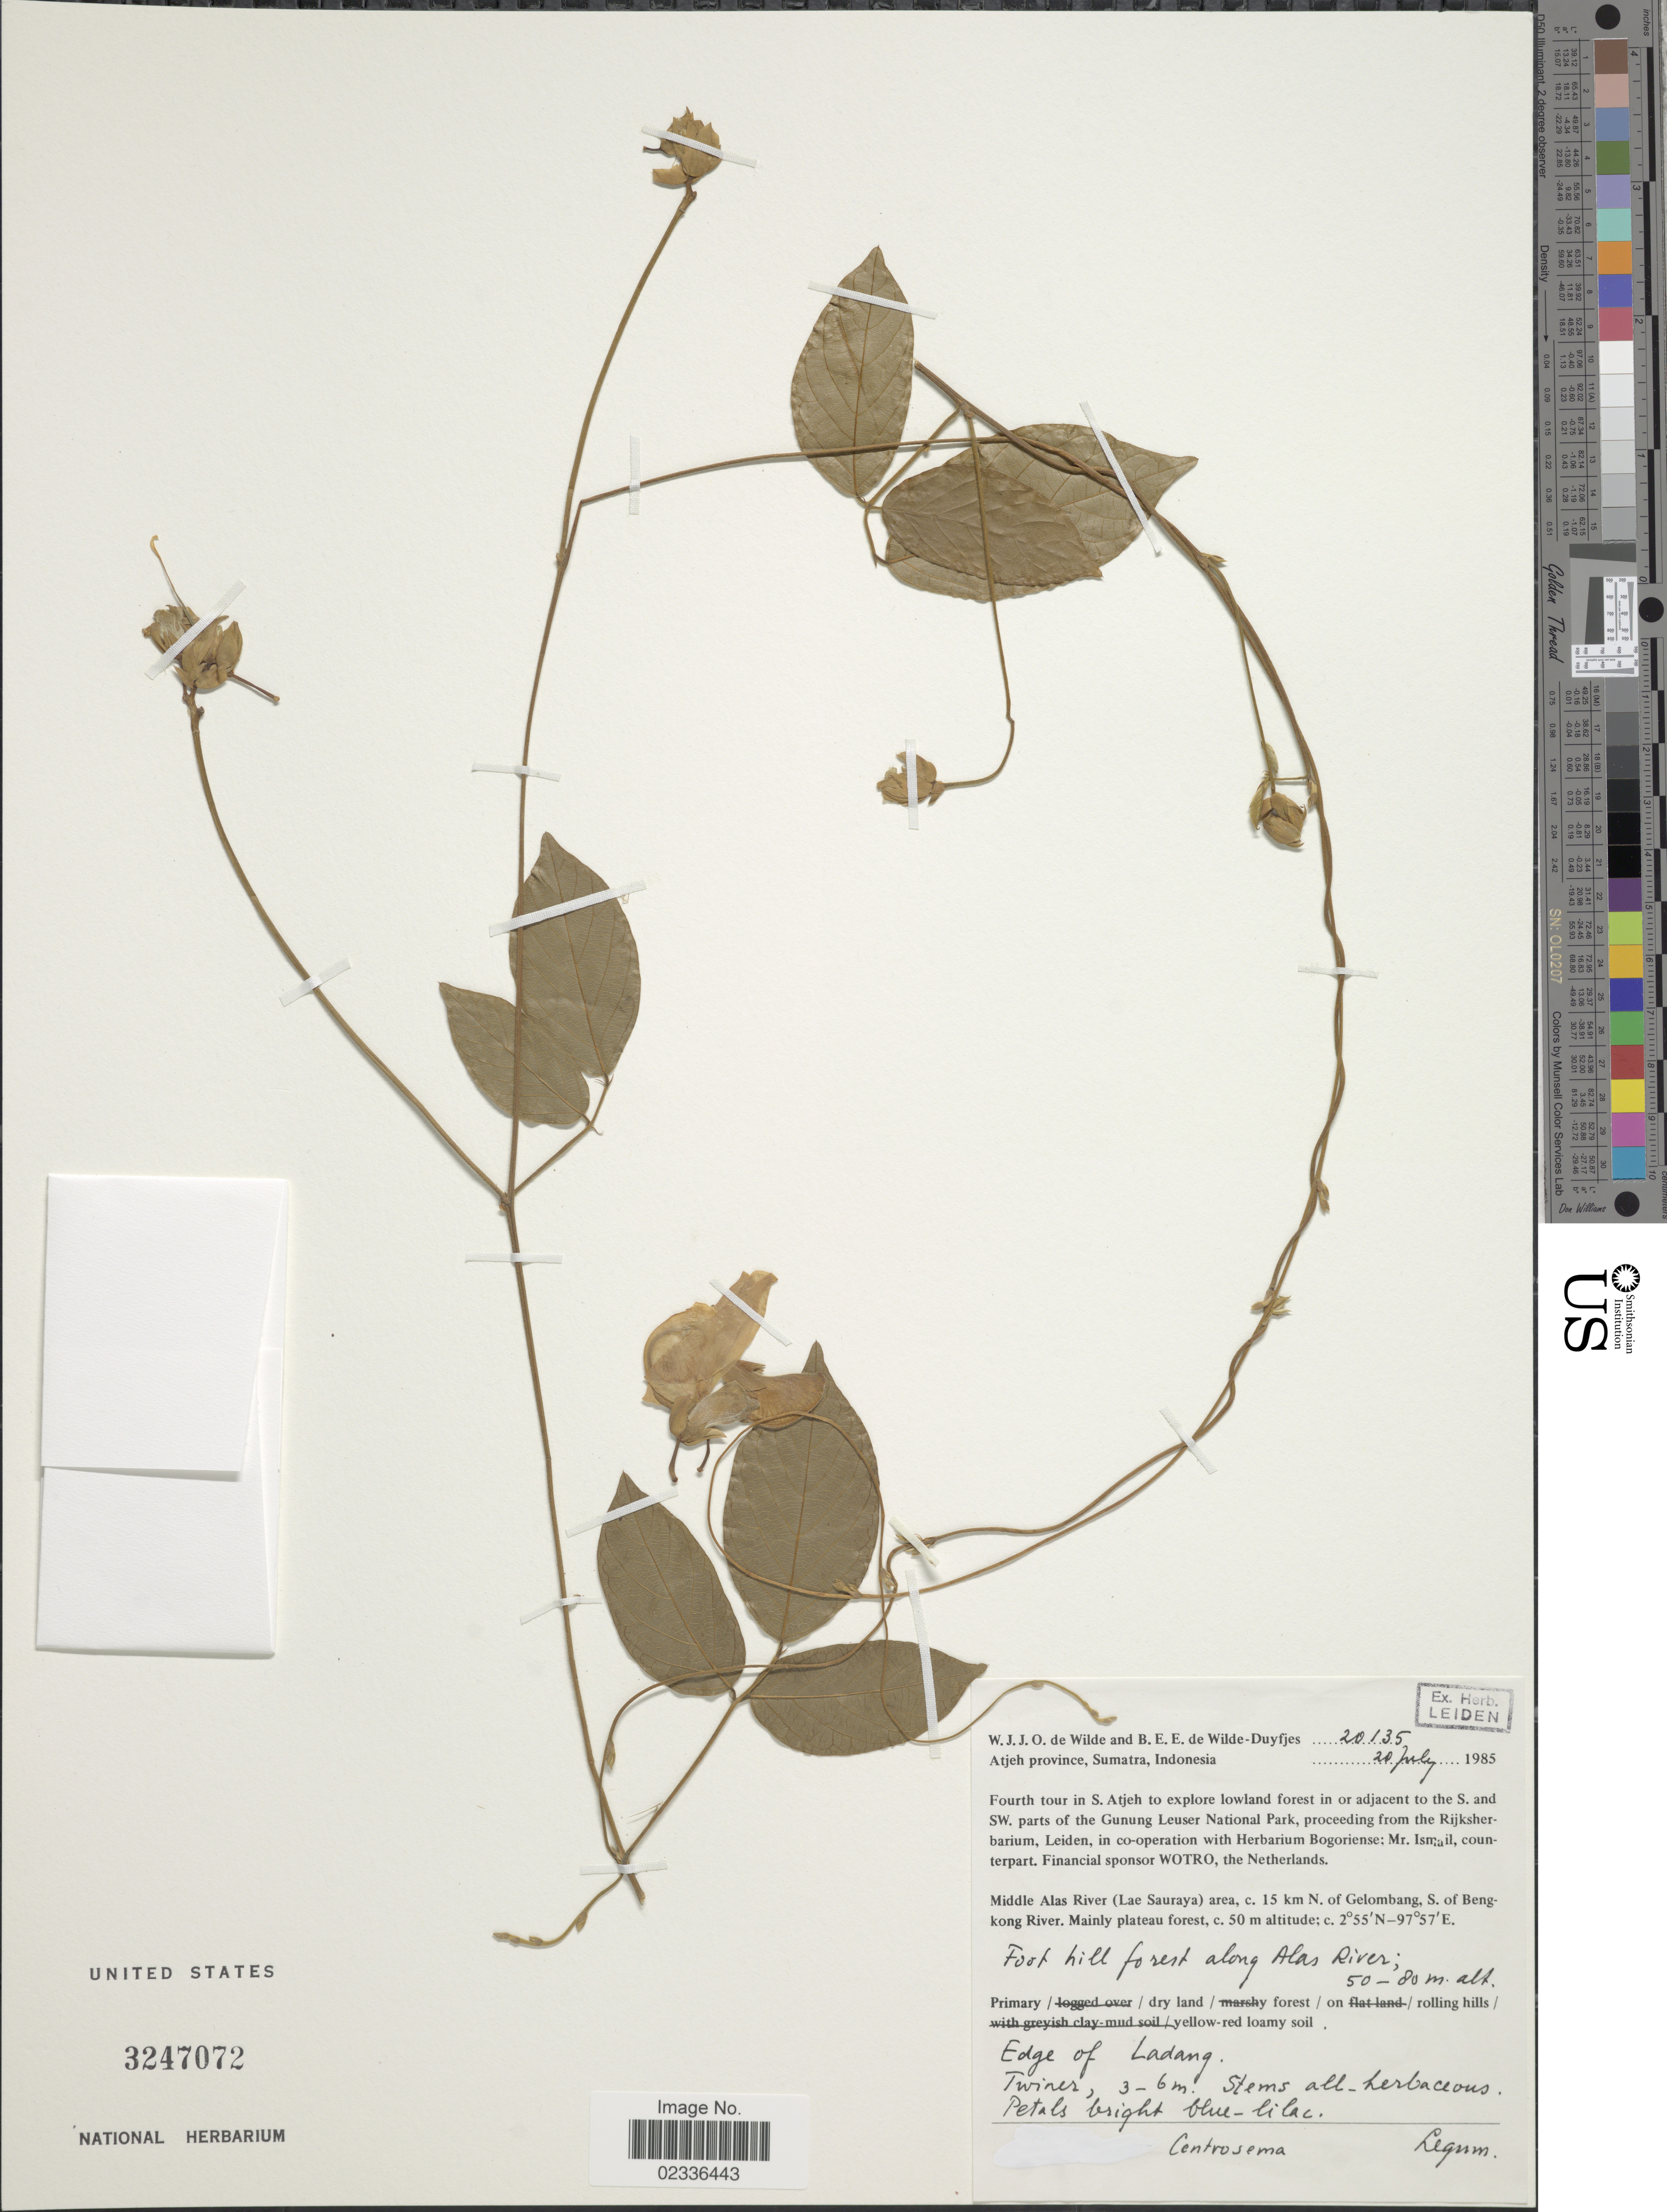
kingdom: Plantae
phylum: Tracheophyta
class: Magnoliopsida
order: Fabales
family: Fabaceae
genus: Centrosema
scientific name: Centrosema sp.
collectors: W. J. de Wilde & B. E. de Wilde-Duyfjes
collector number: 20135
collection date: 1985-07-20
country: Indonesia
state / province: Sumatra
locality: Atjeh Province, Middle Alas River (Lae Sauraya) area, c. 15 km N. of Gelombang, S. of Bengkong River. Mainly plateau forest, Foot hill forest Alas River, Edge of Ladang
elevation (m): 50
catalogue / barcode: US 3247072